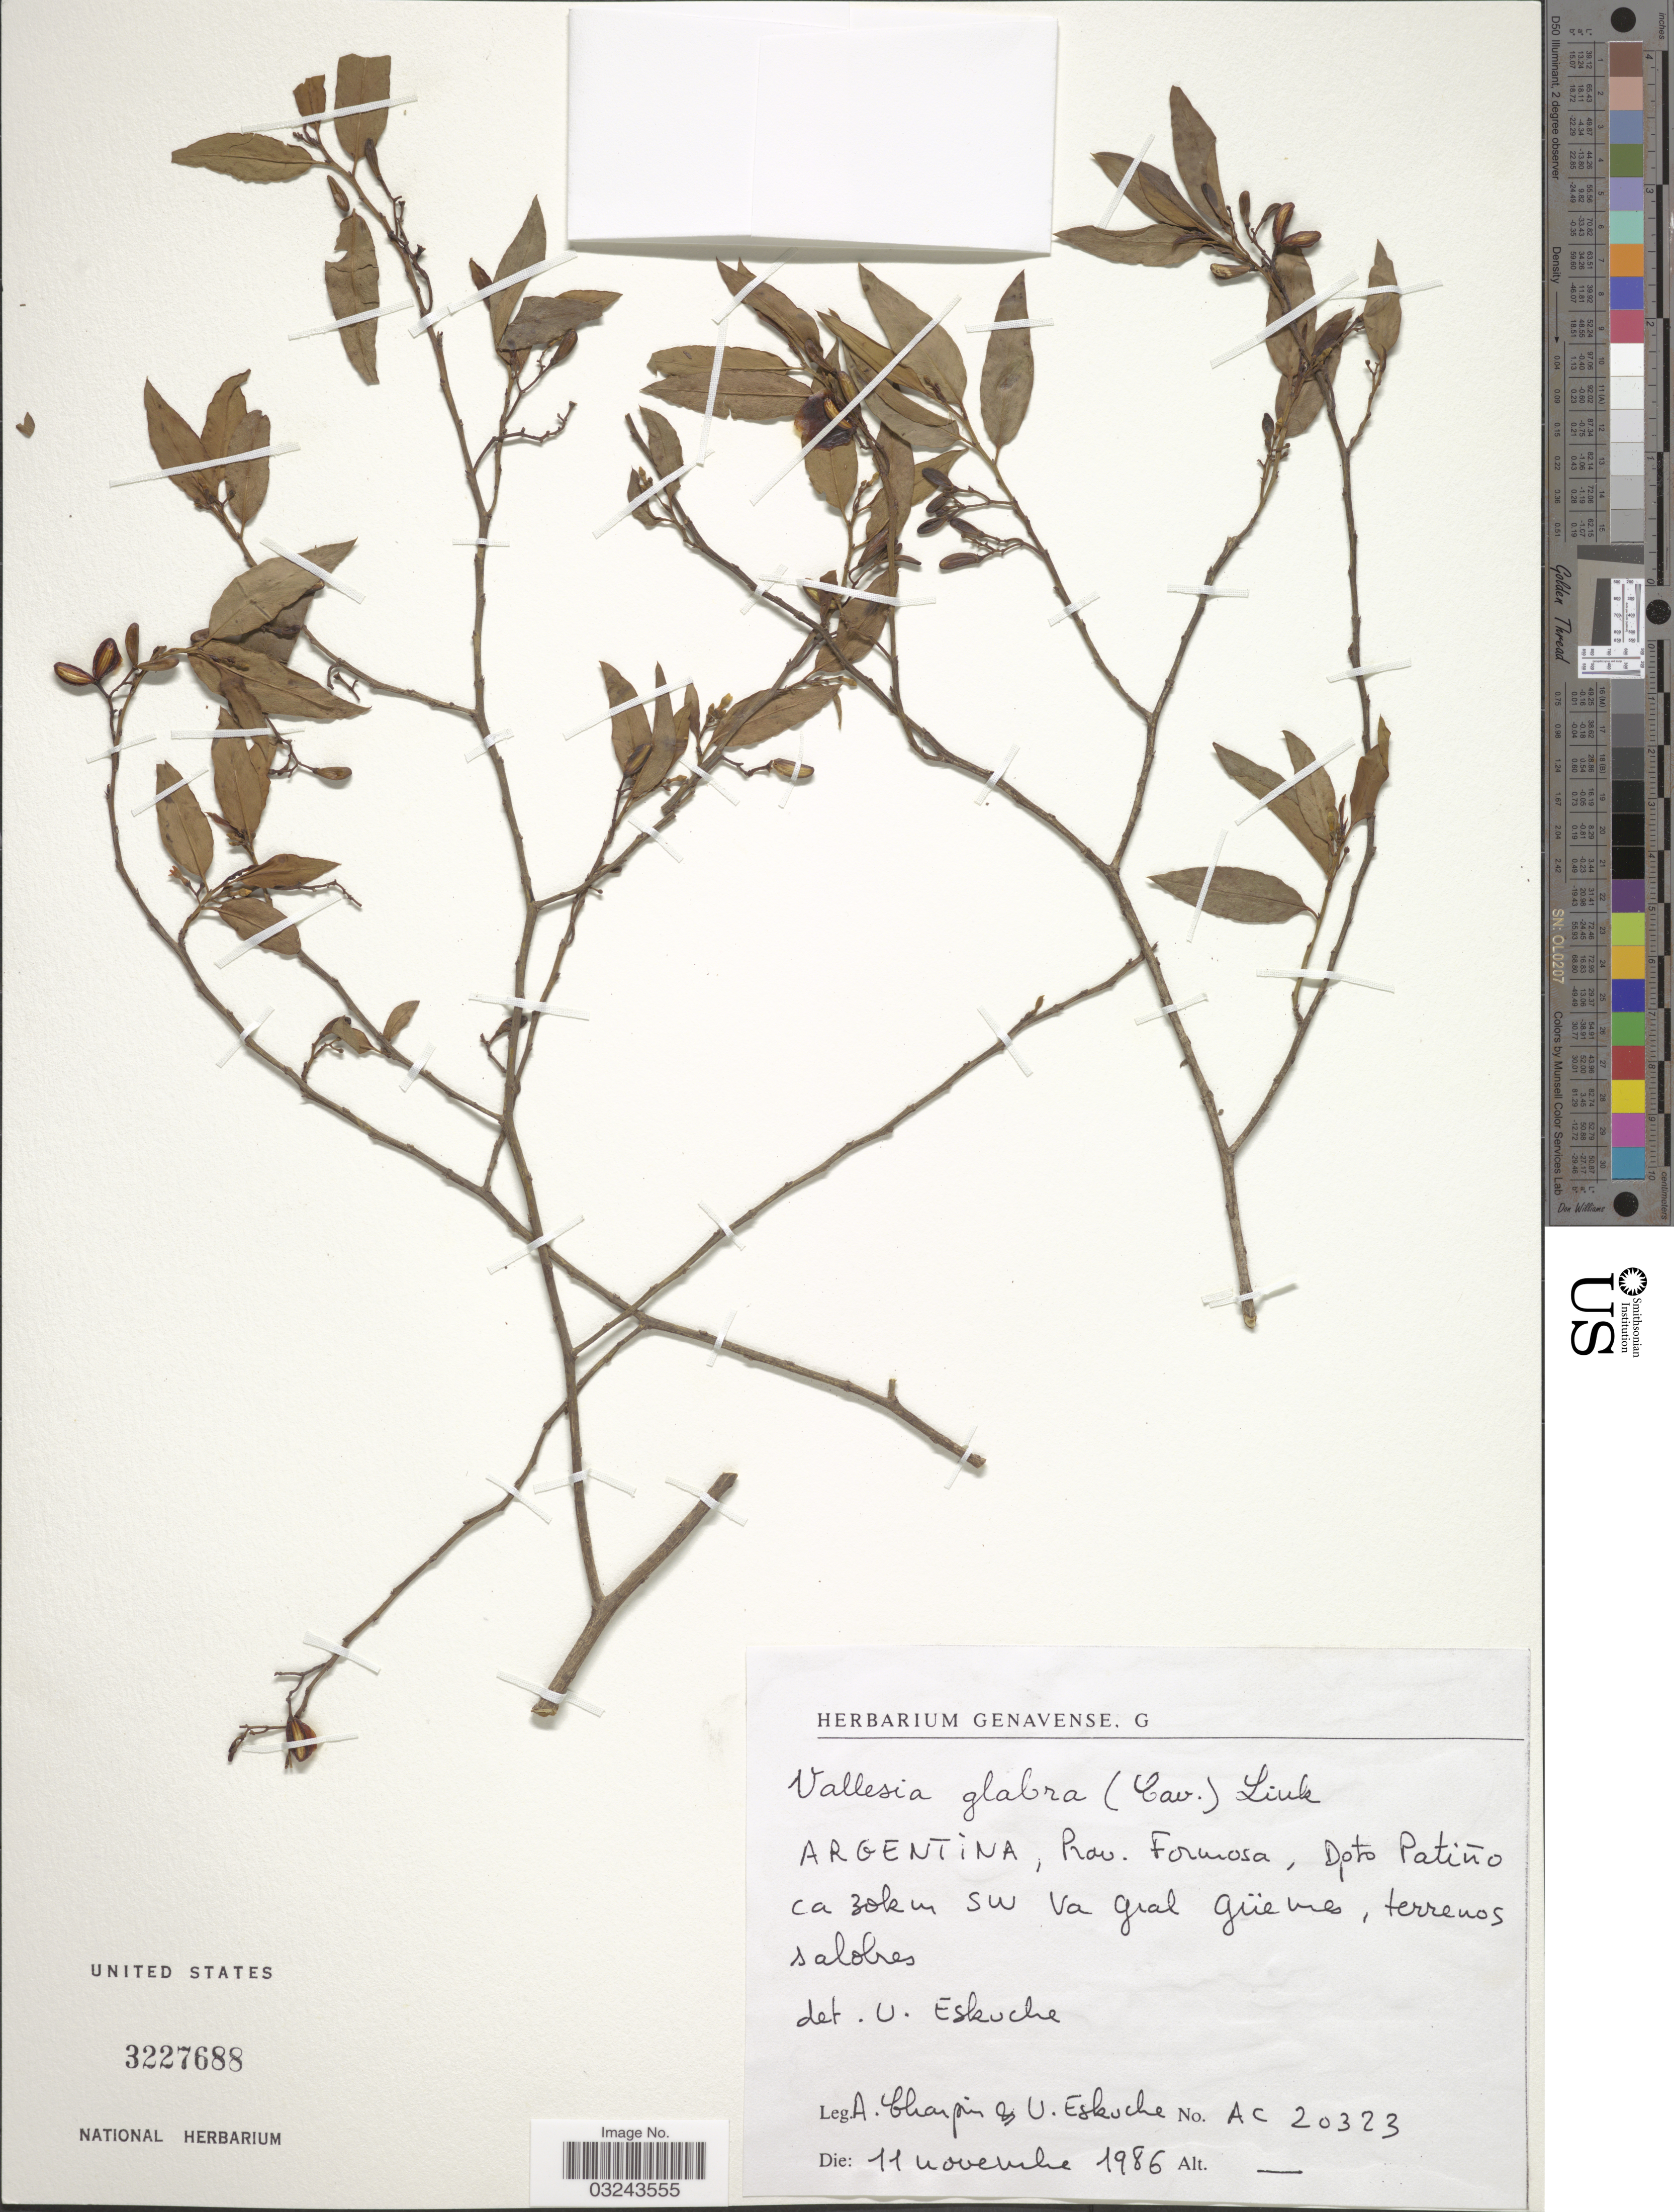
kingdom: Plantae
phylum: Tracheophyta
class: Magnoliopsida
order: Gentianales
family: Apocynaceae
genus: Vallesia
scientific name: Vallesia glabra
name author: (Cav.) Link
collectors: A. Charpin & U. Eskuche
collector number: AC 20323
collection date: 1986-11-11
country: Argentina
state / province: Formosa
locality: Prov. Formosa, Dpto. Patiño ca 30km SW Va gral güemes, terrenos salobres.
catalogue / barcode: US 3227688